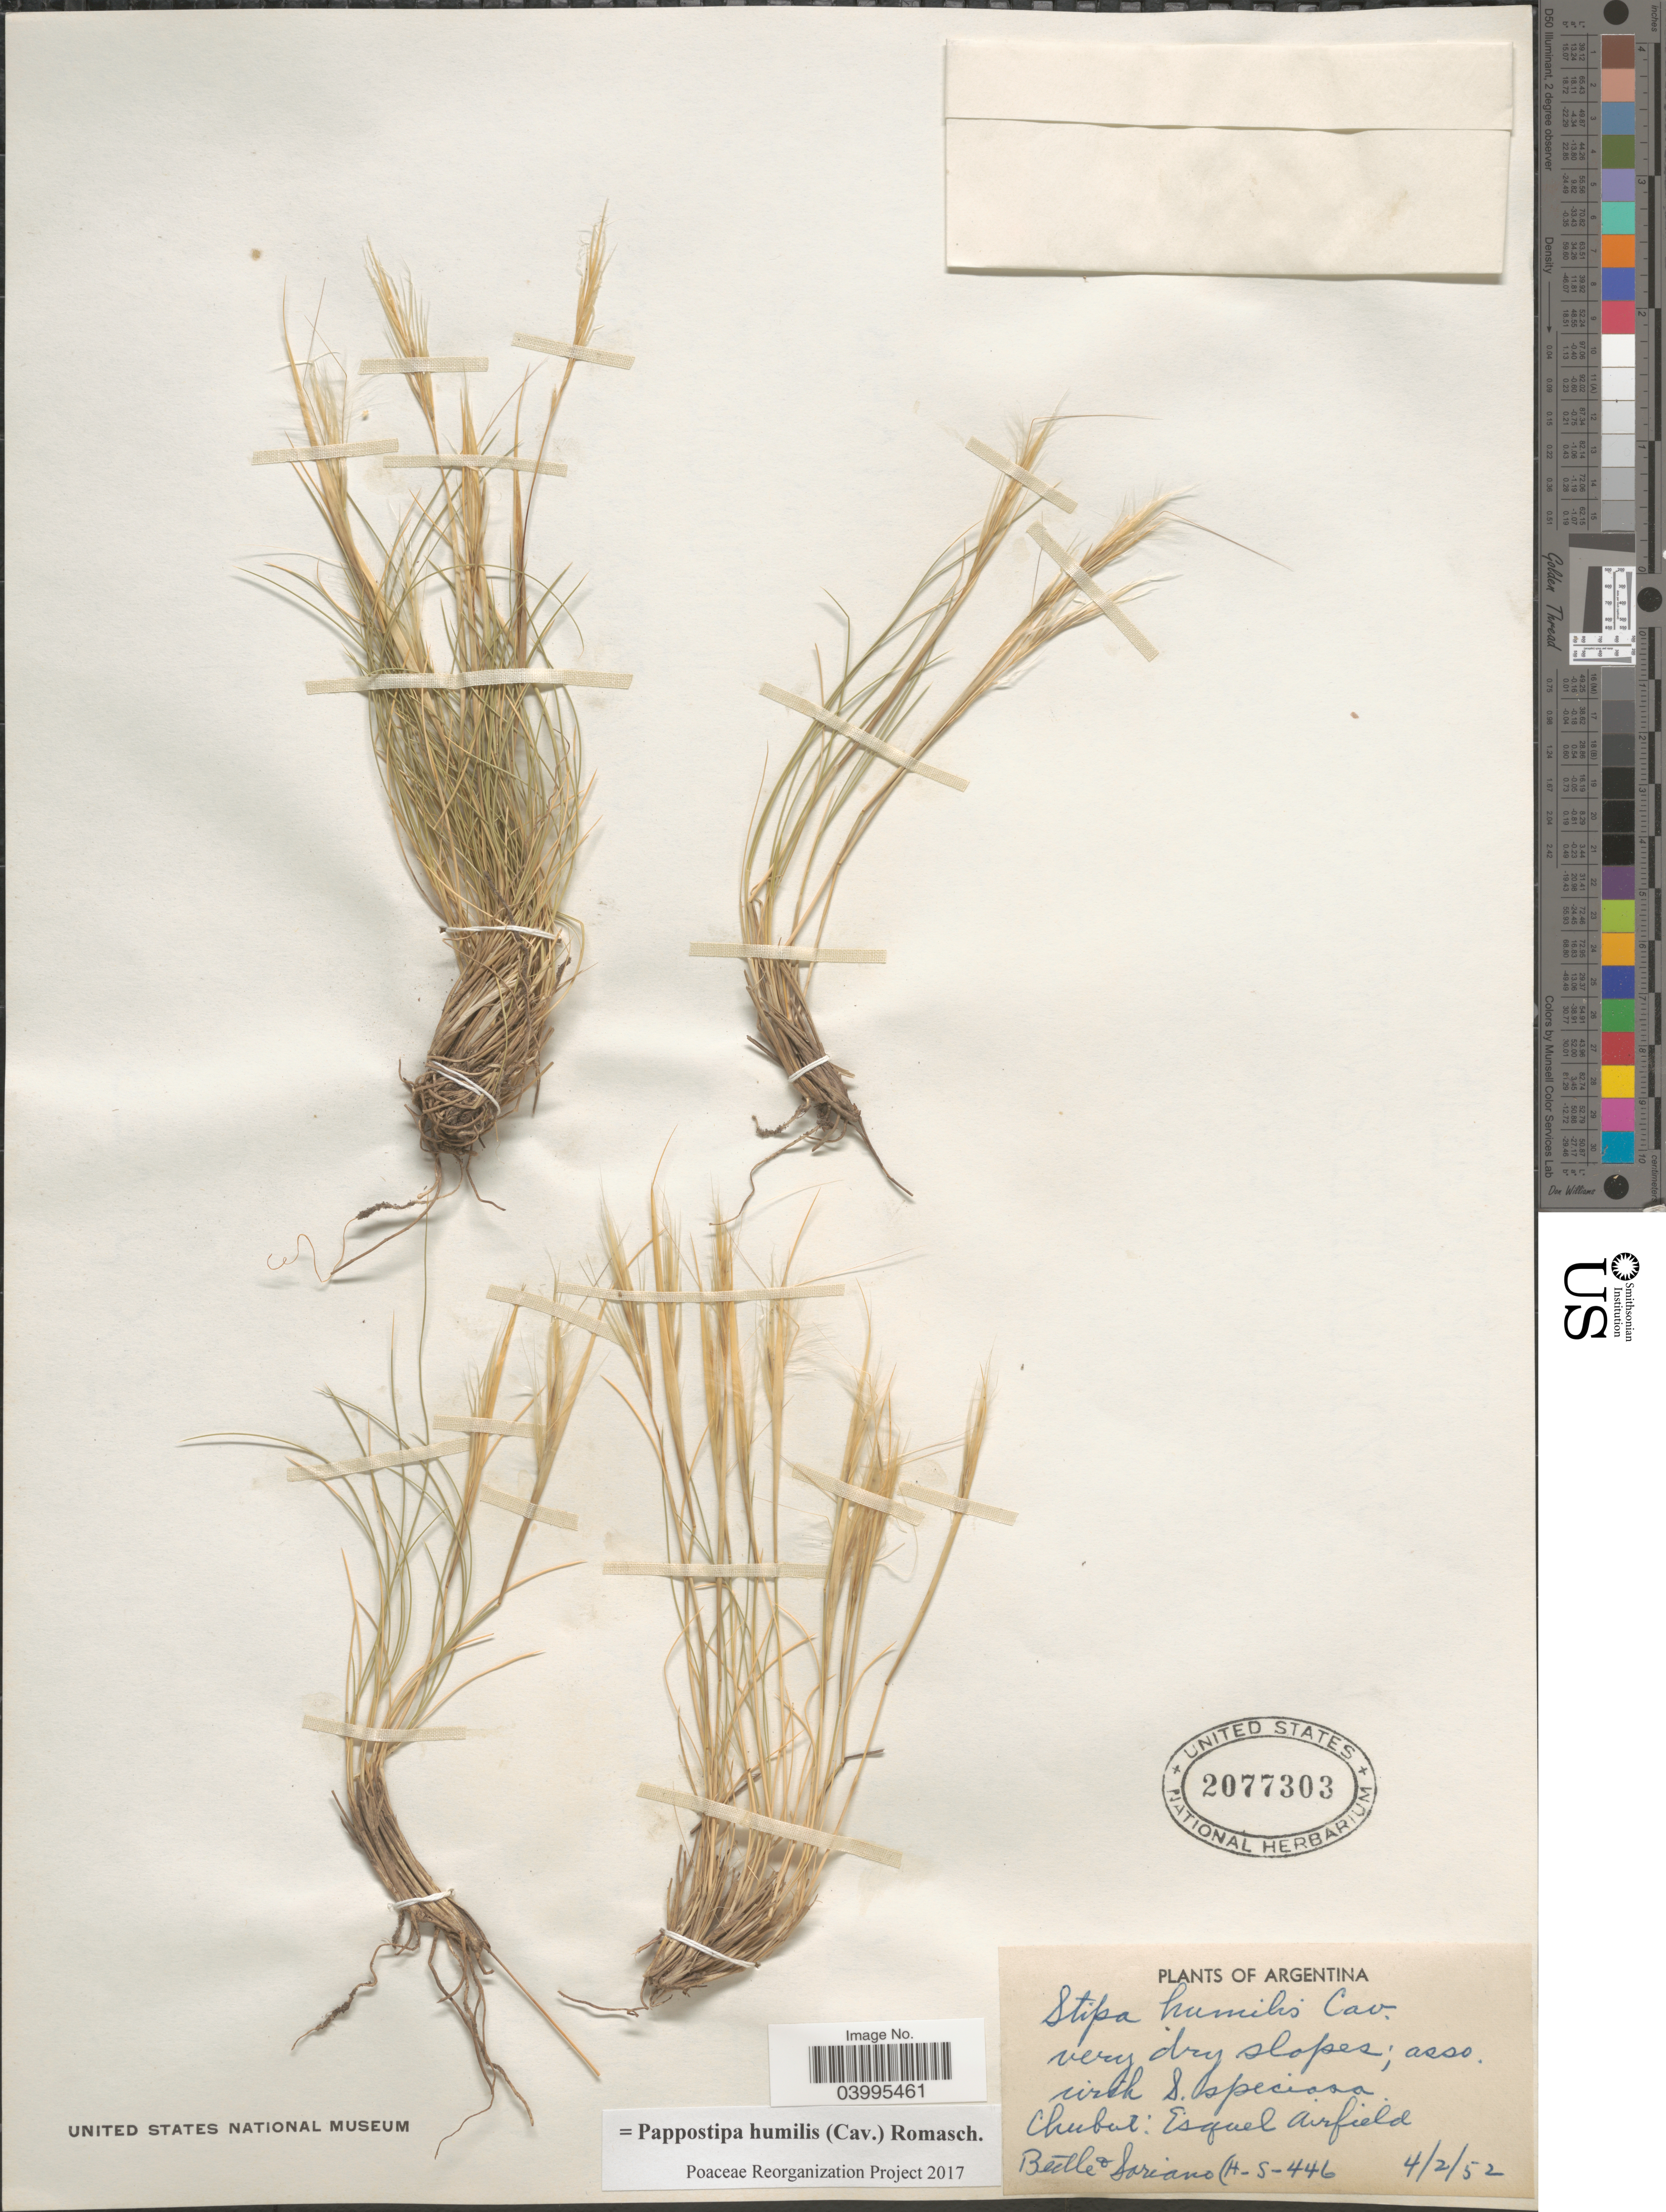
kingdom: Plantae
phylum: Tracheophyta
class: Liliopsida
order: Poales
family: Poaceae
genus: Pappostipa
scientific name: Pappostipa humilis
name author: (Cav.) Romasch.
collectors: Beetle & -. Soriano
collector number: H-S-446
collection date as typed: Transcribed d/m/y: 4/2/52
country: Argentina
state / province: Chubut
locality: Esquel Airfield.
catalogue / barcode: US 2077303